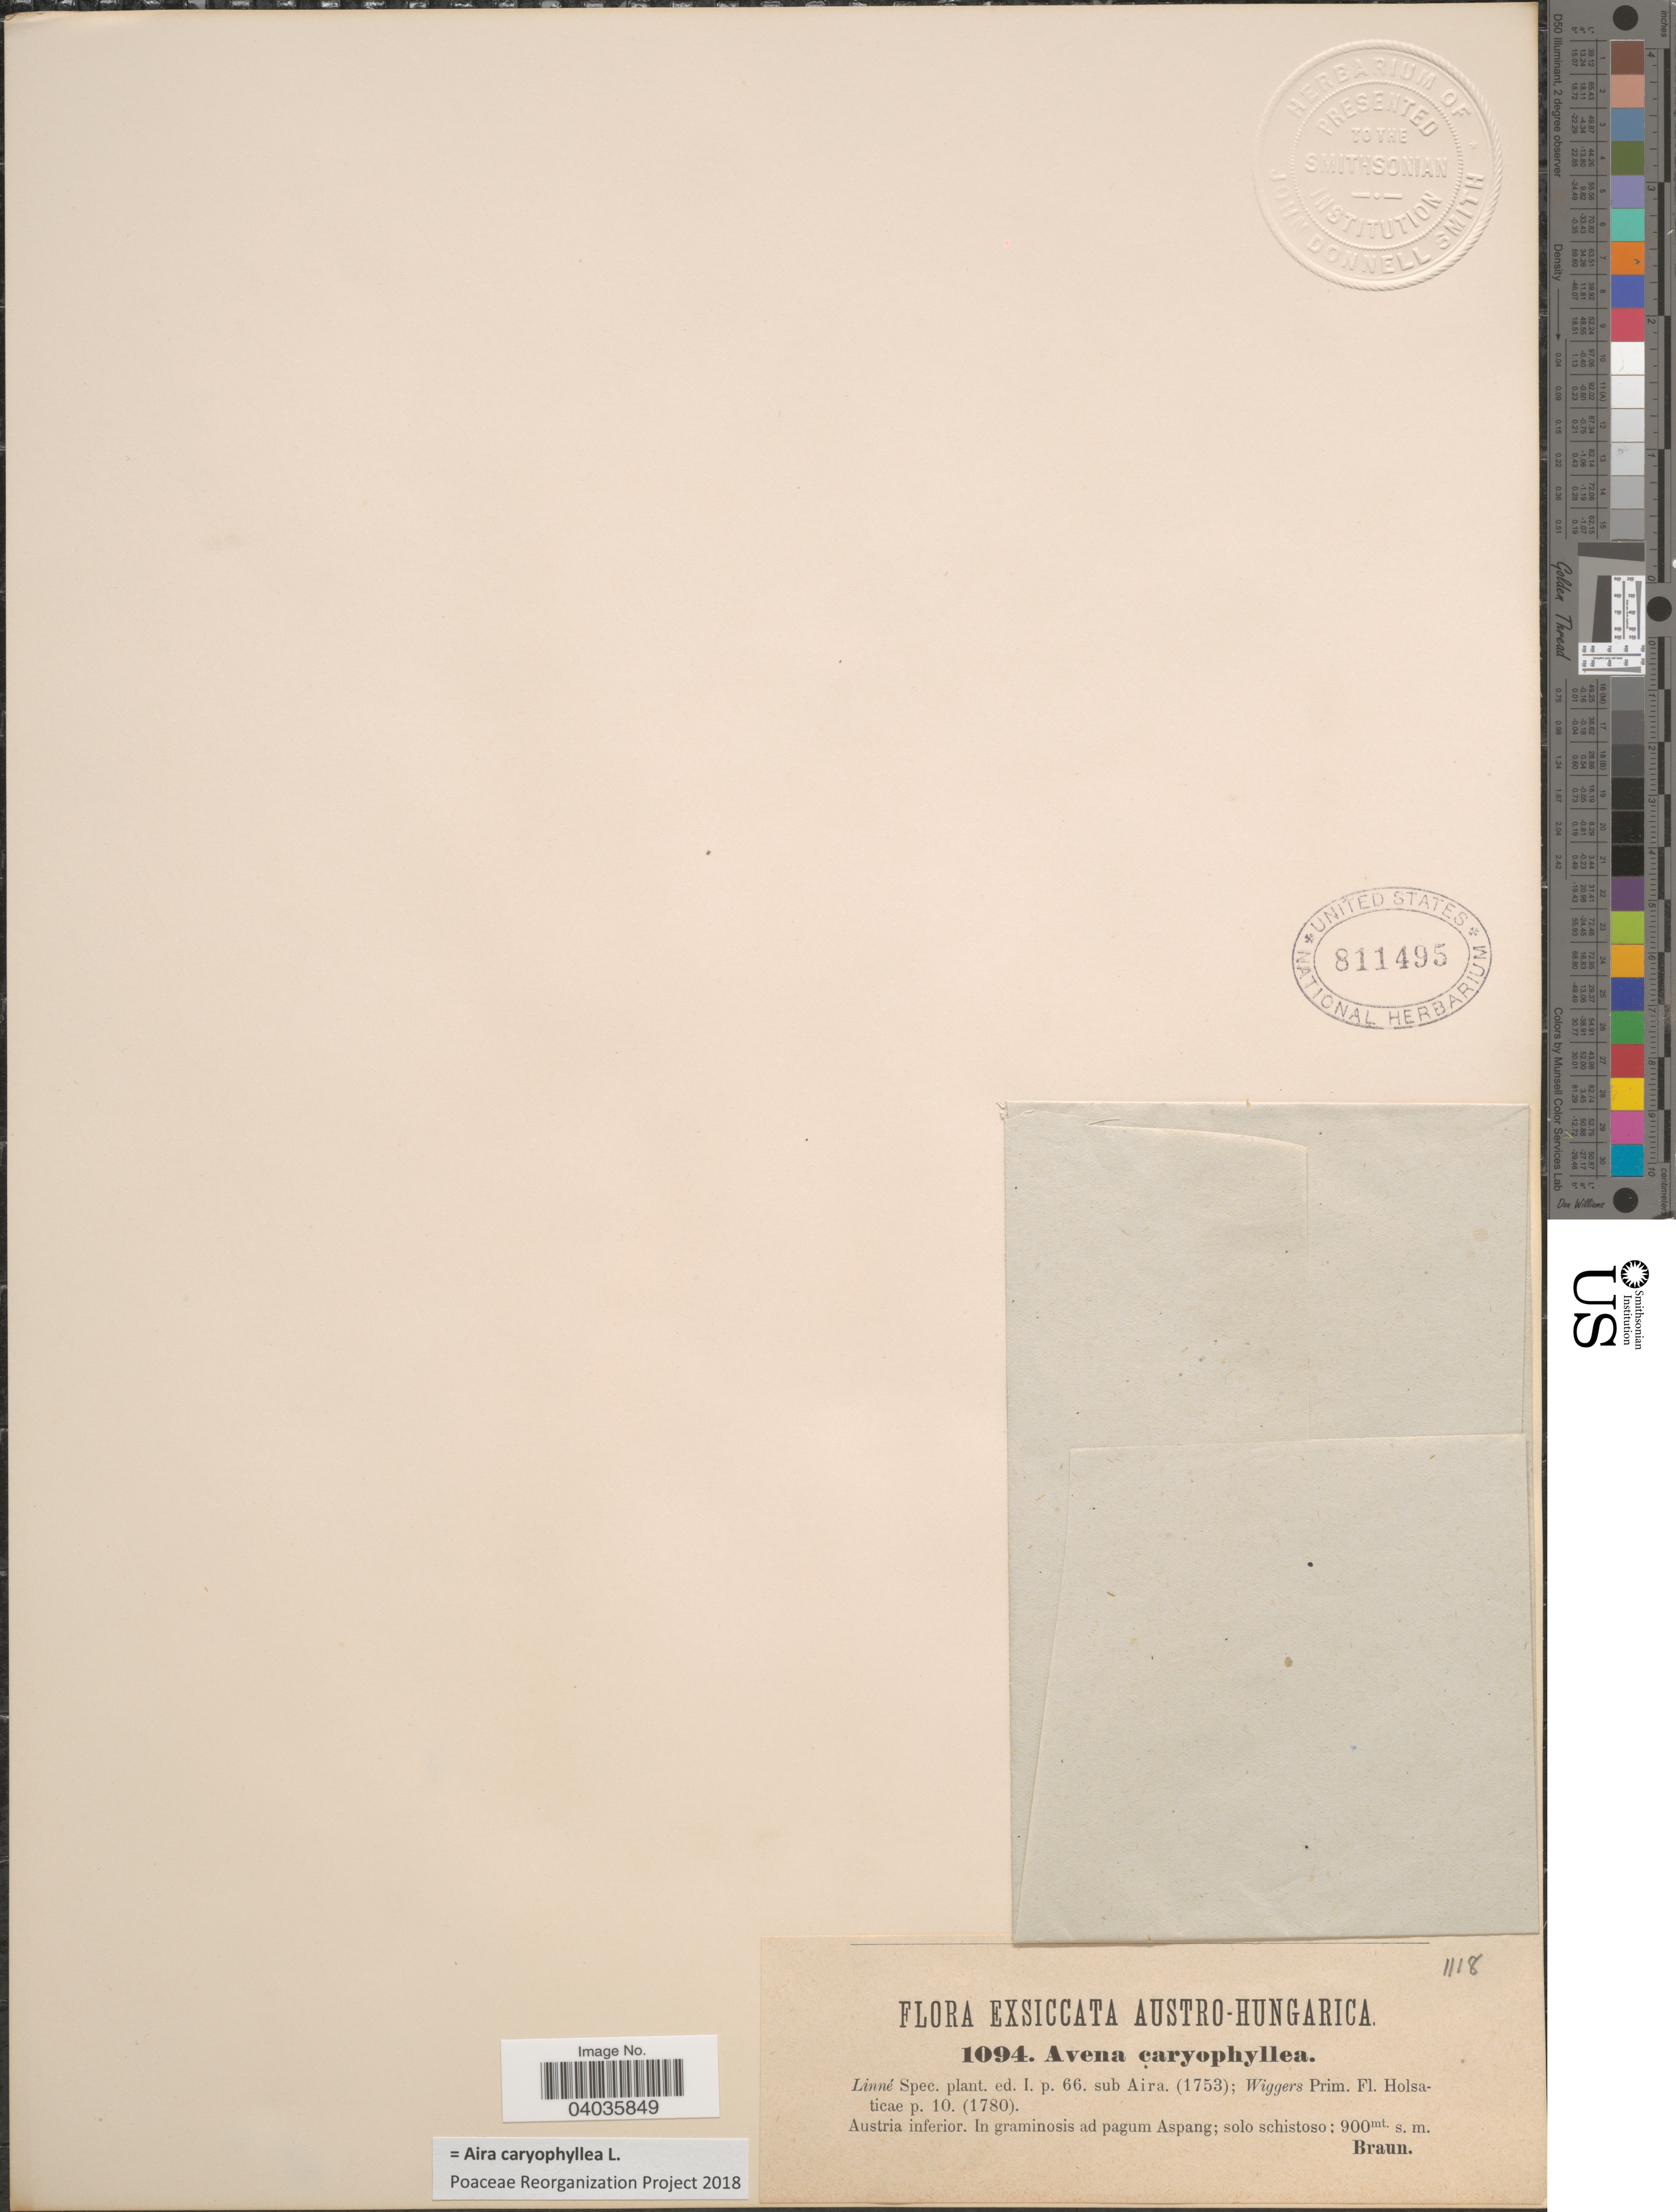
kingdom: Plantae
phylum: Tracheophyta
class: Liliopsida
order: Poales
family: Poaceae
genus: Aira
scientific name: Aira caryophyllea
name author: L.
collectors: Braun, --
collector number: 1094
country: Austria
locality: Austria inferior. In graminosis ad pagum Aspang.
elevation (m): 900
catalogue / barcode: US 811495